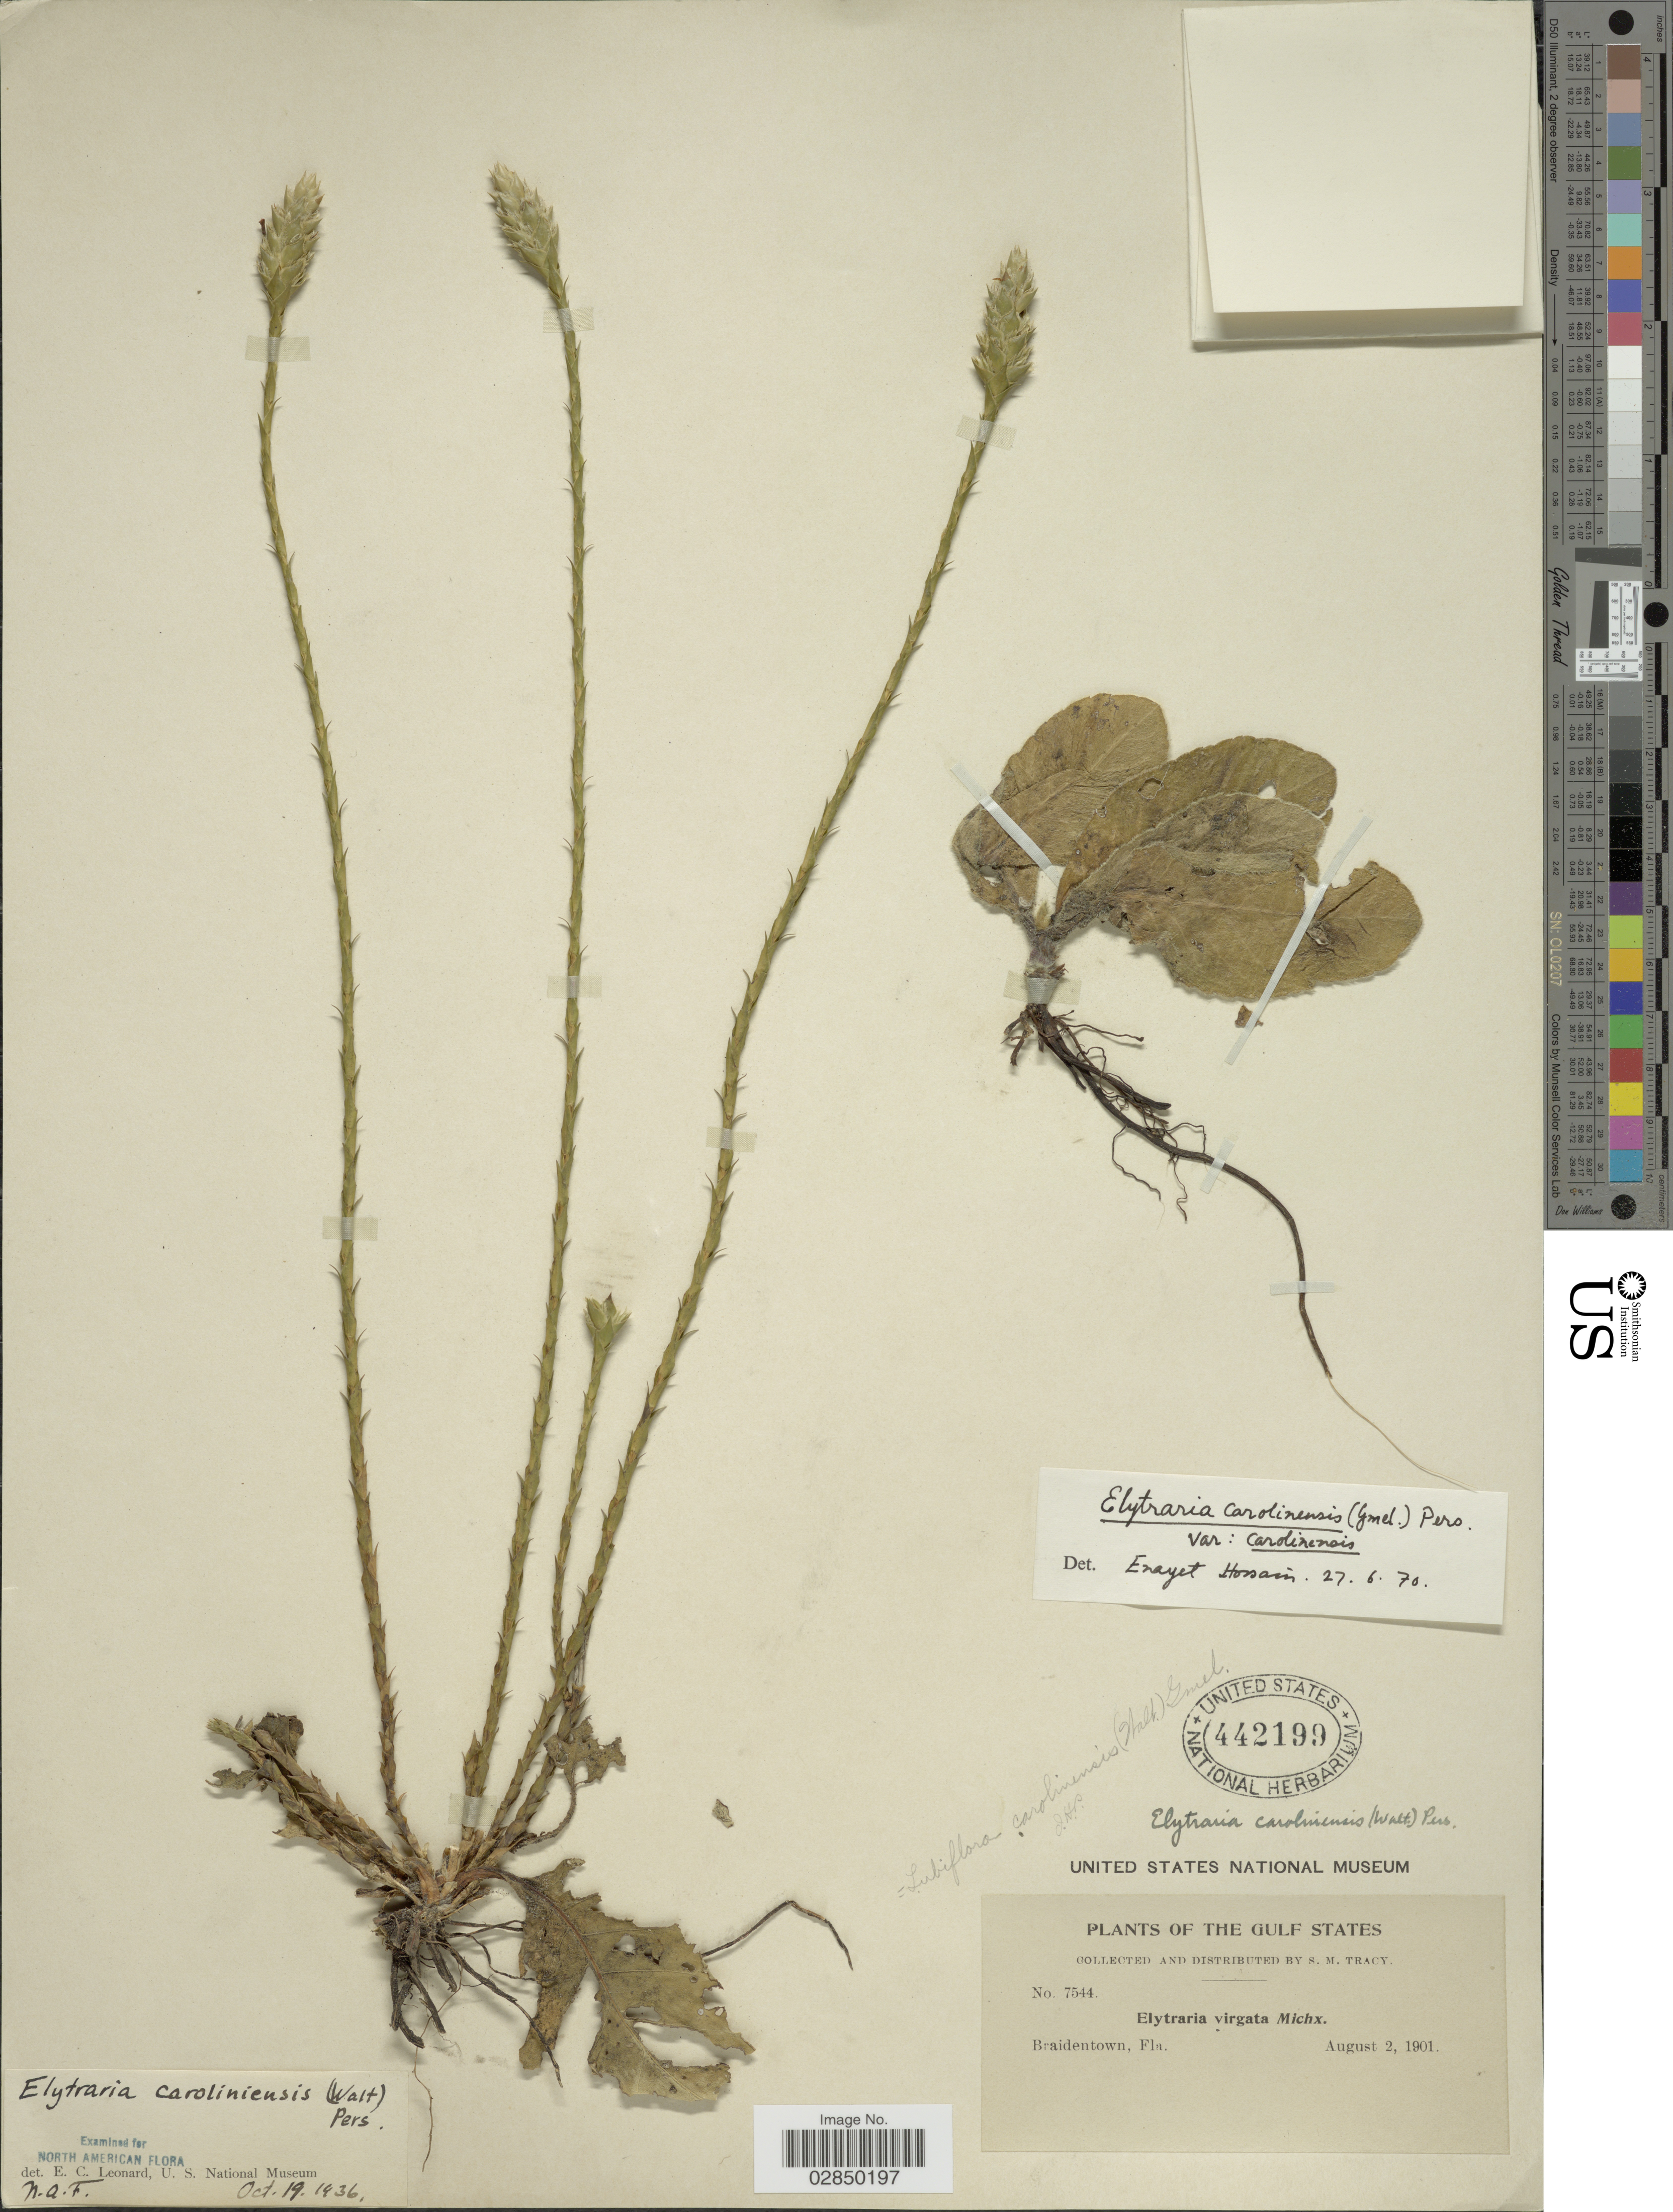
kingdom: Plantae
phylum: Tracheophyta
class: Magnoliopsida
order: Lamiales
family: Acanthaceae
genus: Elytraria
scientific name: Elytraria caroliniensis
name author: (J.F. Gmel.) Pers.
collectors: S. M. Tracy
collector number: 7544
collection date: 1901-08-02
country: United States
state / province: Florida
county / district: Manatee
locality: The Gulf States. Braidentown, Fla.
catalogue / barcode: US 442199